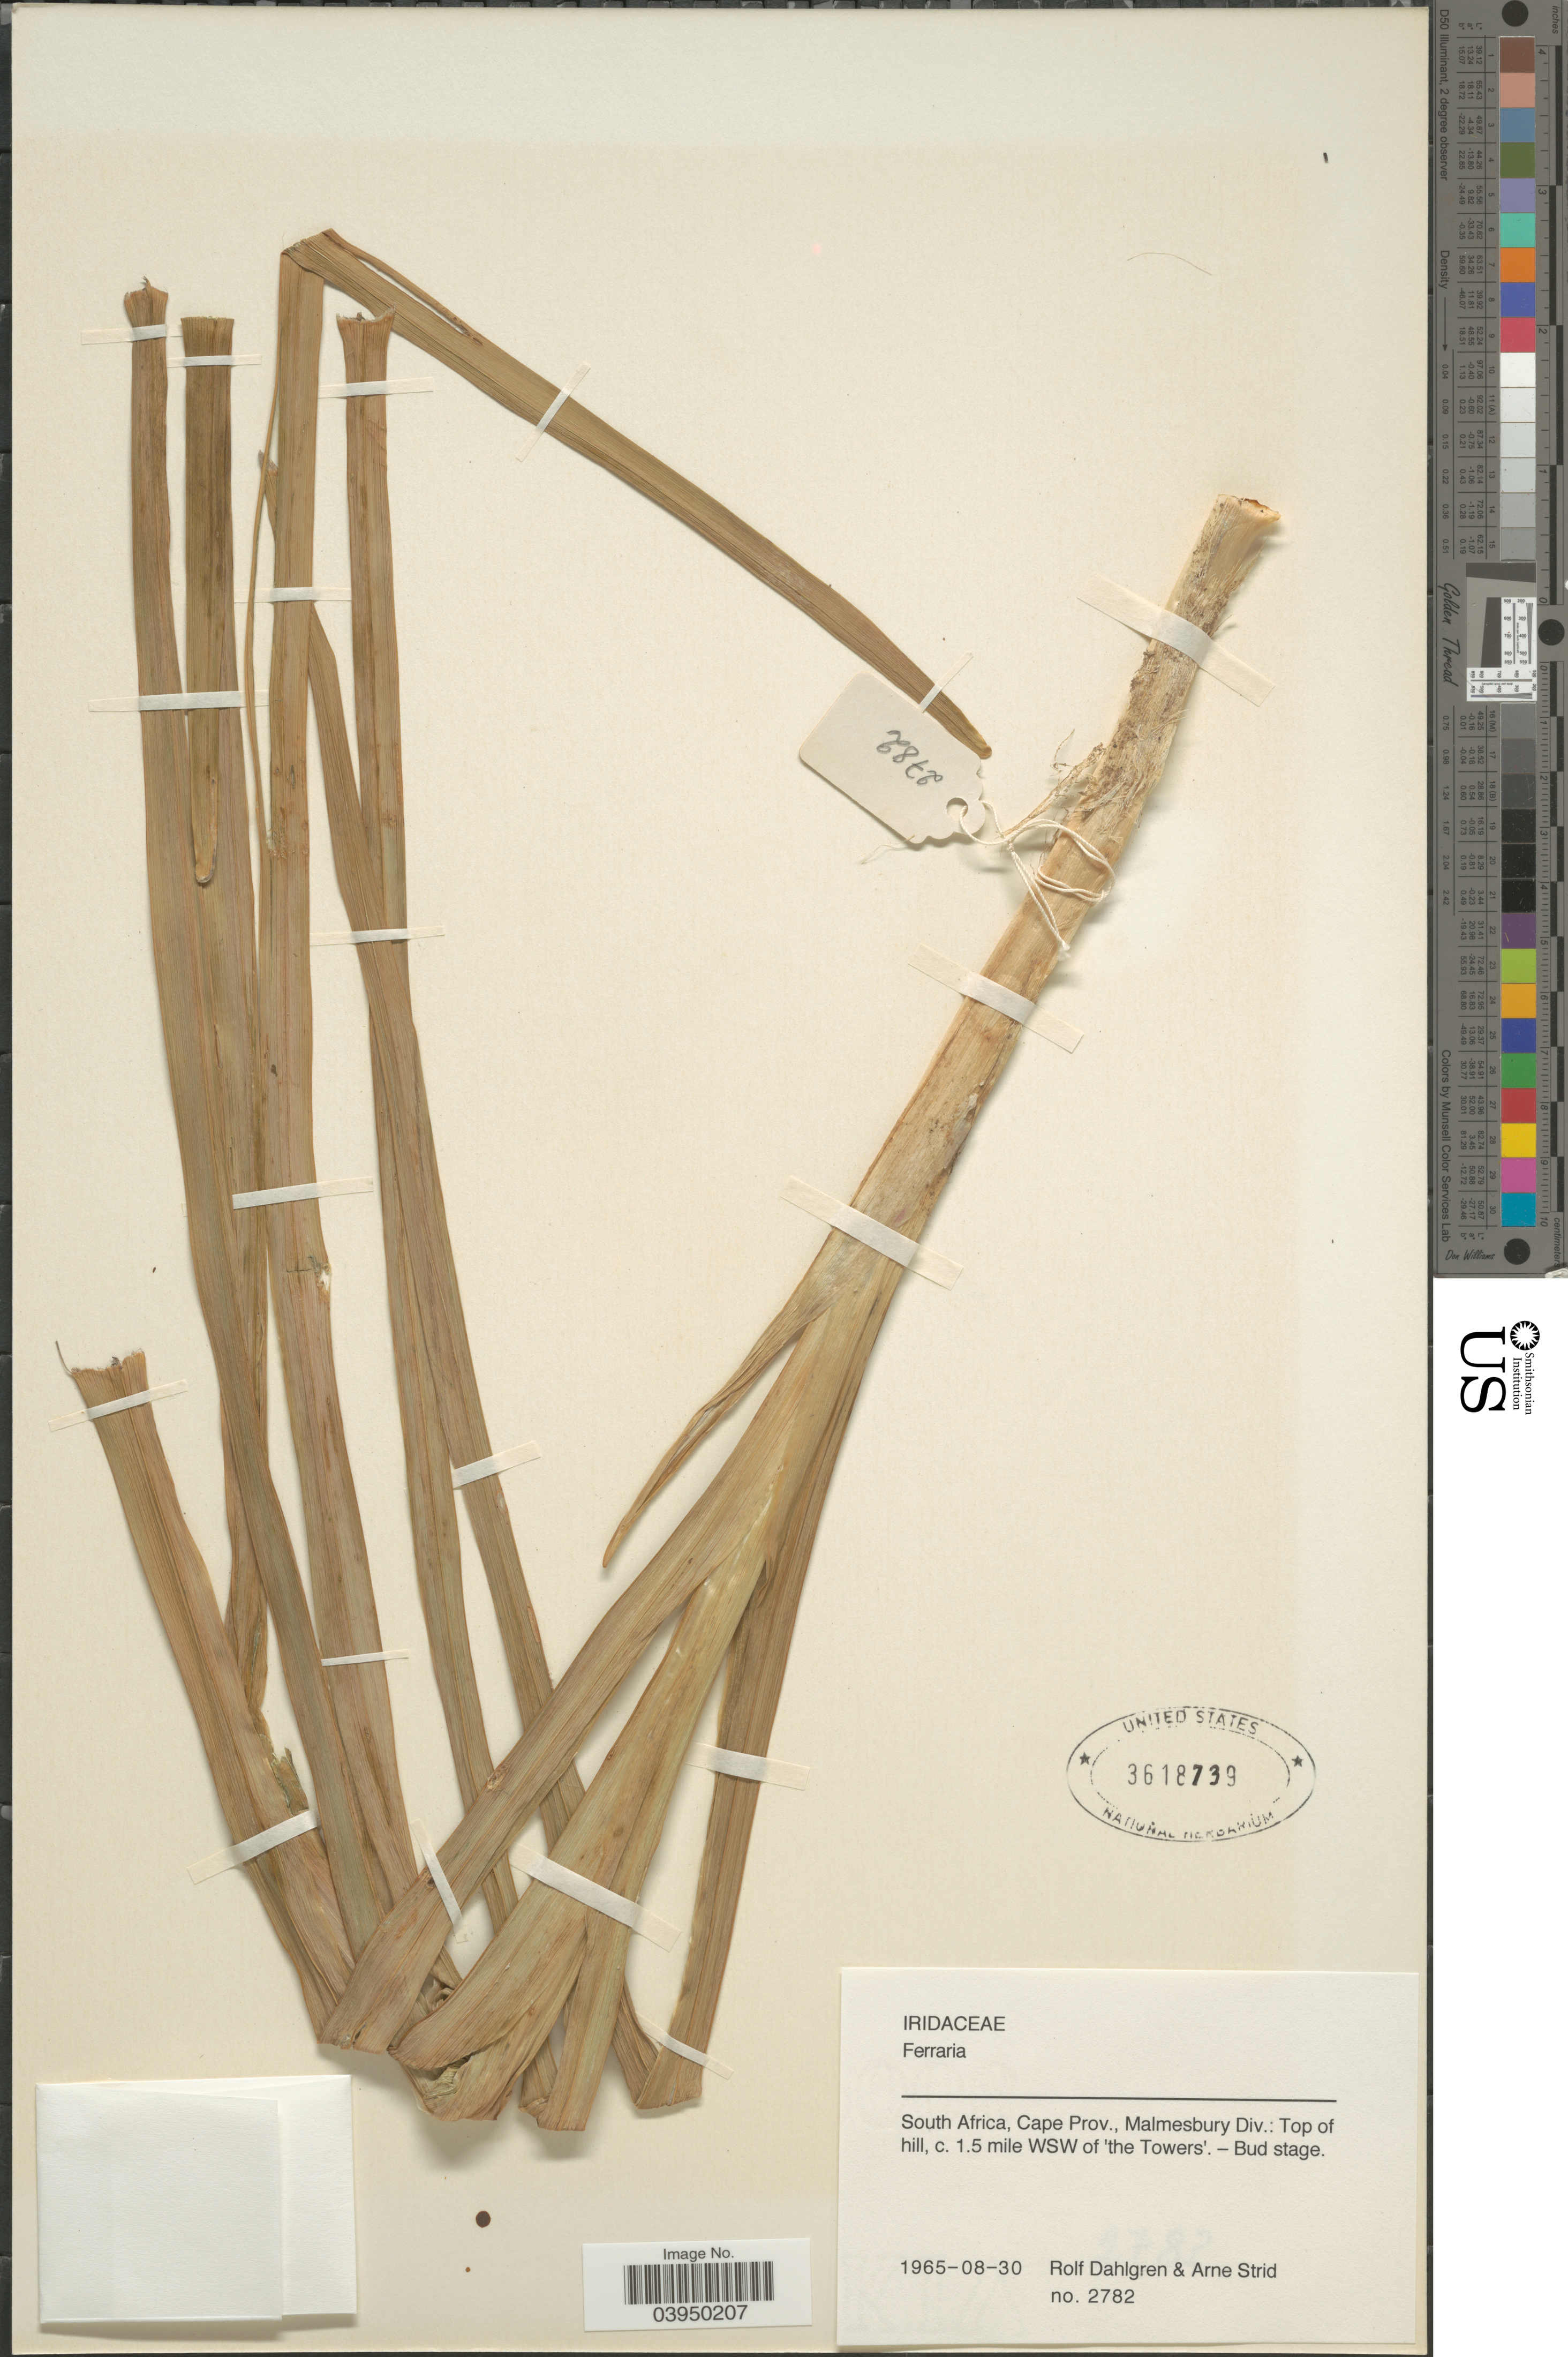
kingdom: Plantae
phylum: Tracheophyta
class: Liliopsida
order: Asparagales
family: Iridaceae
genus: Ferraria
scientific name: Ferraria sp.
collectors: R. Dahlgren & A. Strid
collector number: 2782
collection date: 1965-08-30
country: South Africa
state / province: Western Cape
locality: Malmesbury Div.: Top of hill, c. 1.5 mile WSW of 'the Towers'.-Bud stage.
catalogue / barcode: US 3618739